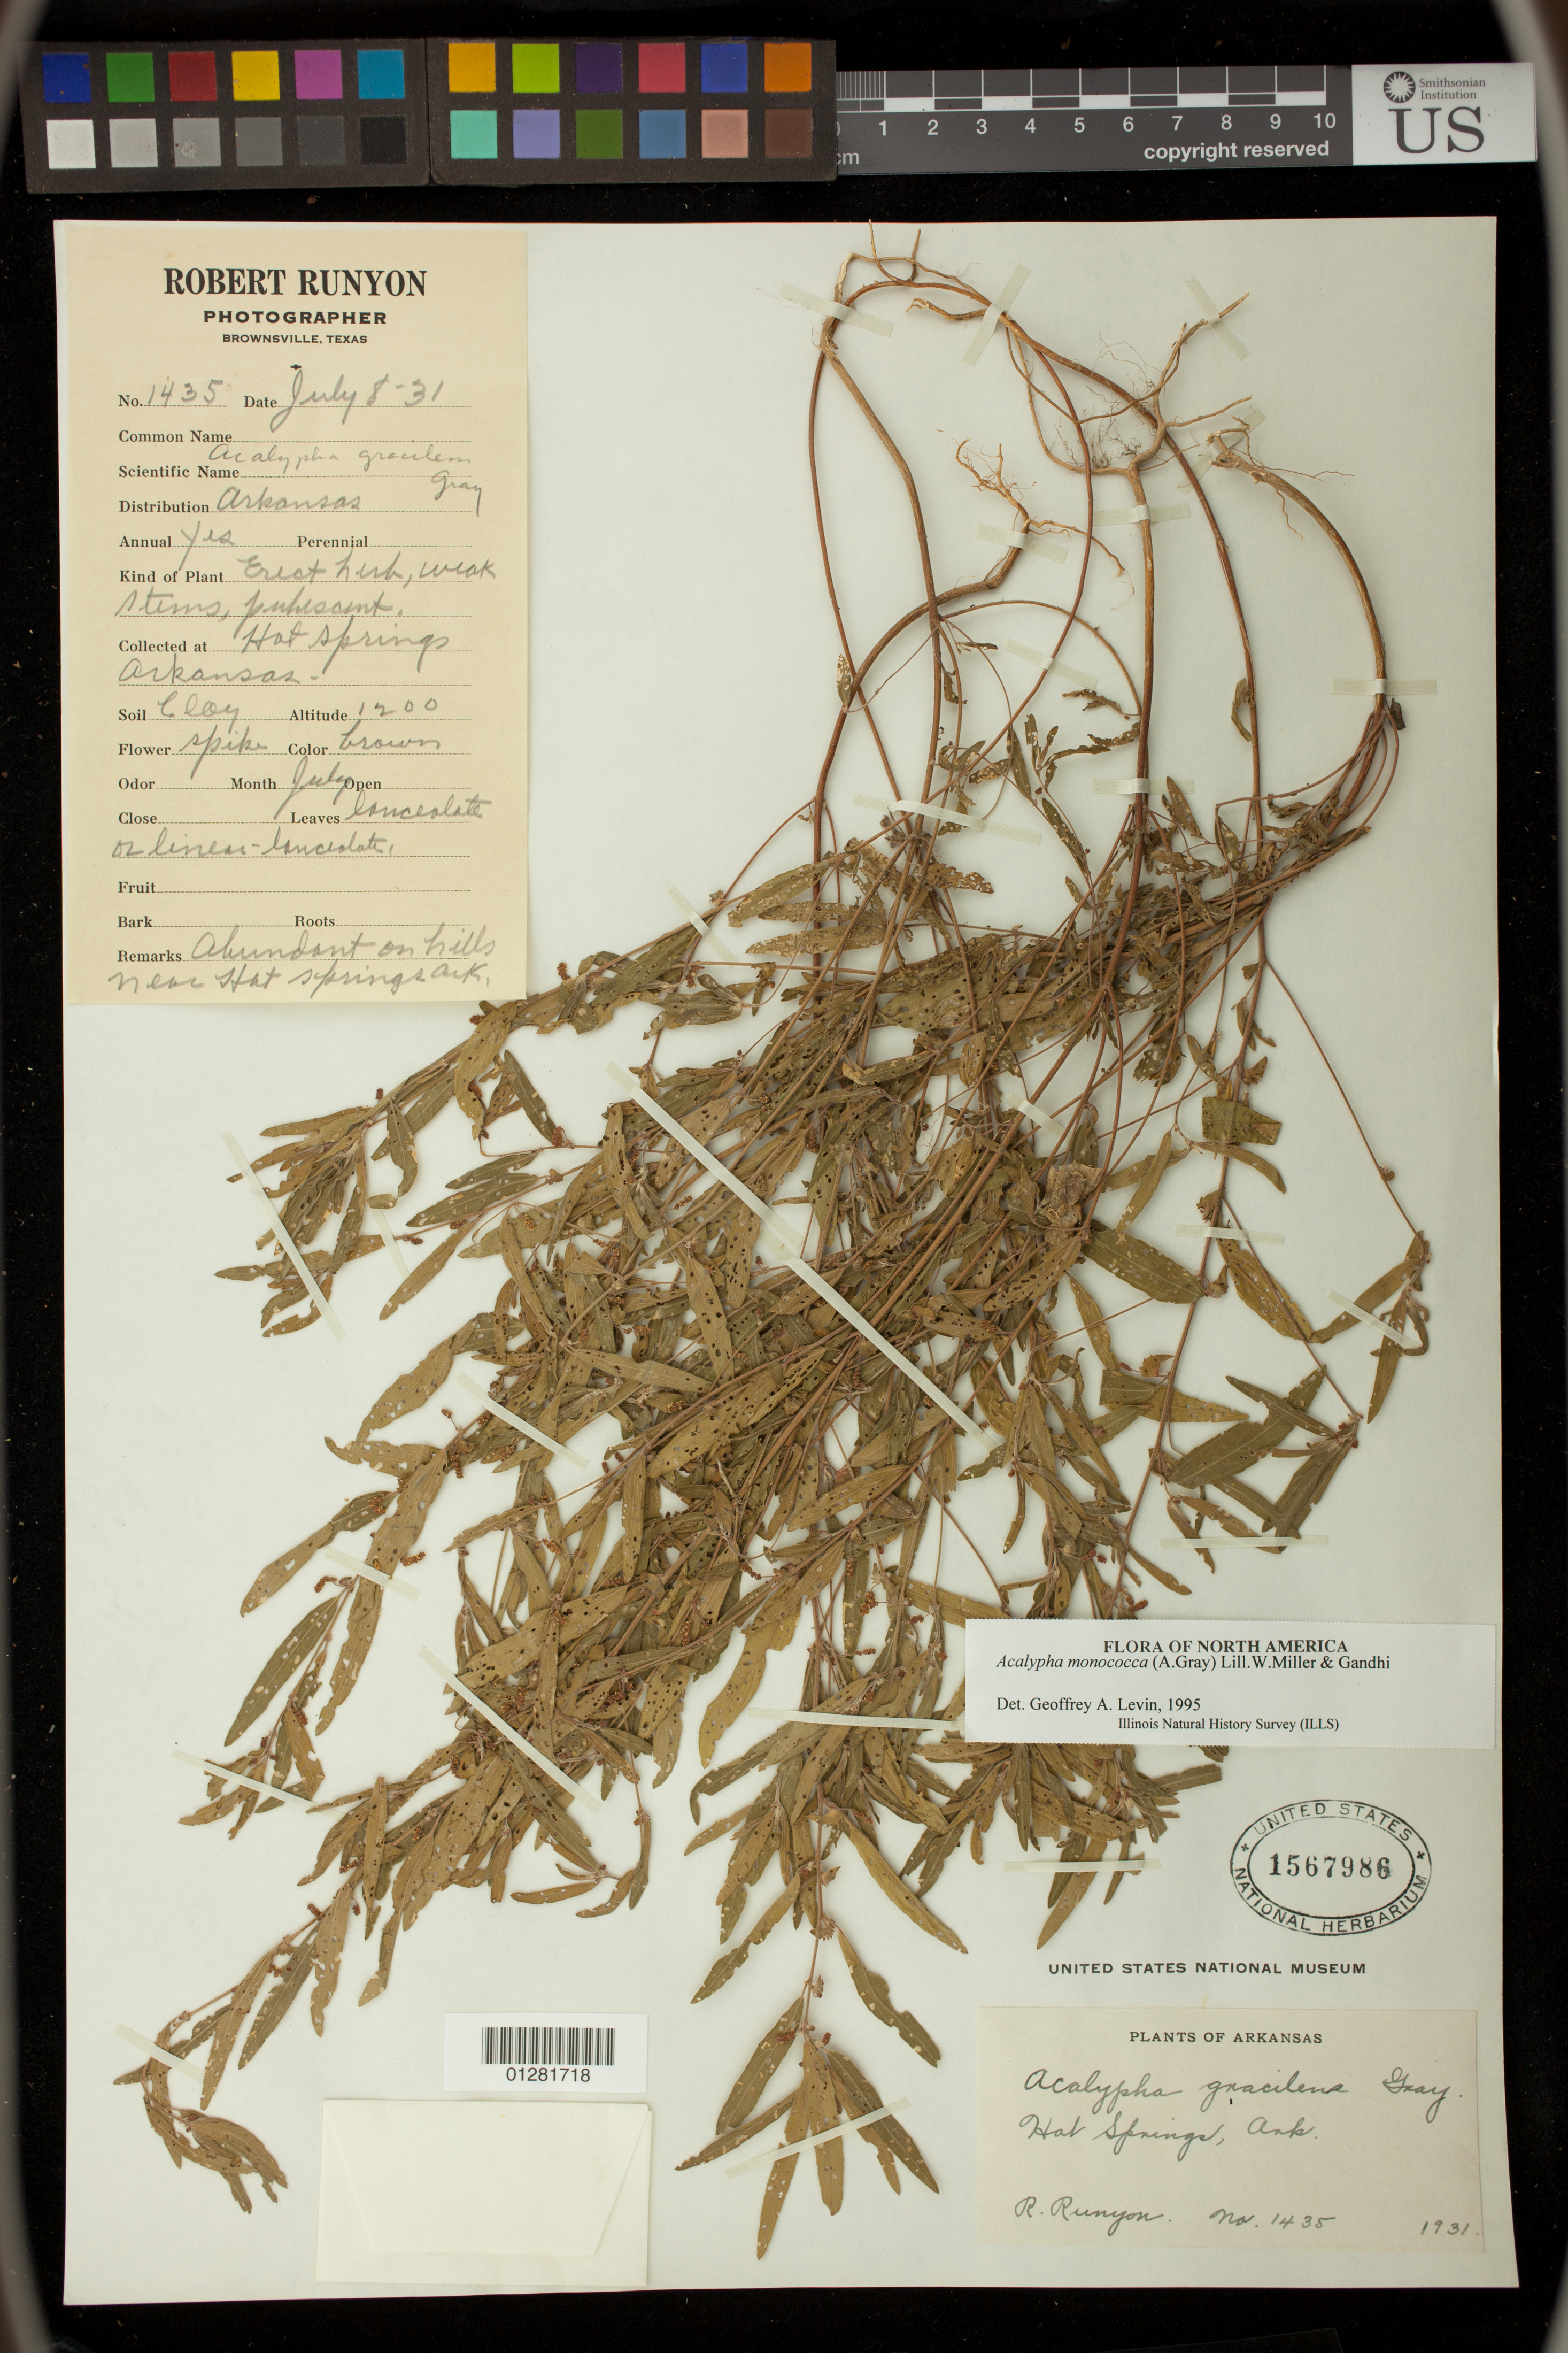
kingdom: Plantae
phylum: Tracheophyta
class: Magnoliopsida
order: Malpighiales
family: Euphorbiaceae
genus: Acalypha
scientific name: Acalypha monococca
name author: (Englem. ex A. Gray) Gandhi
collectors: R. Runyon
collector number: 1435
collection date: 1931-07-08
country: United States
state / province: Arkansas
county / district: Garland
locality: Hot Springs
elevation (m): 366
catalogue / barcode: US 1567986